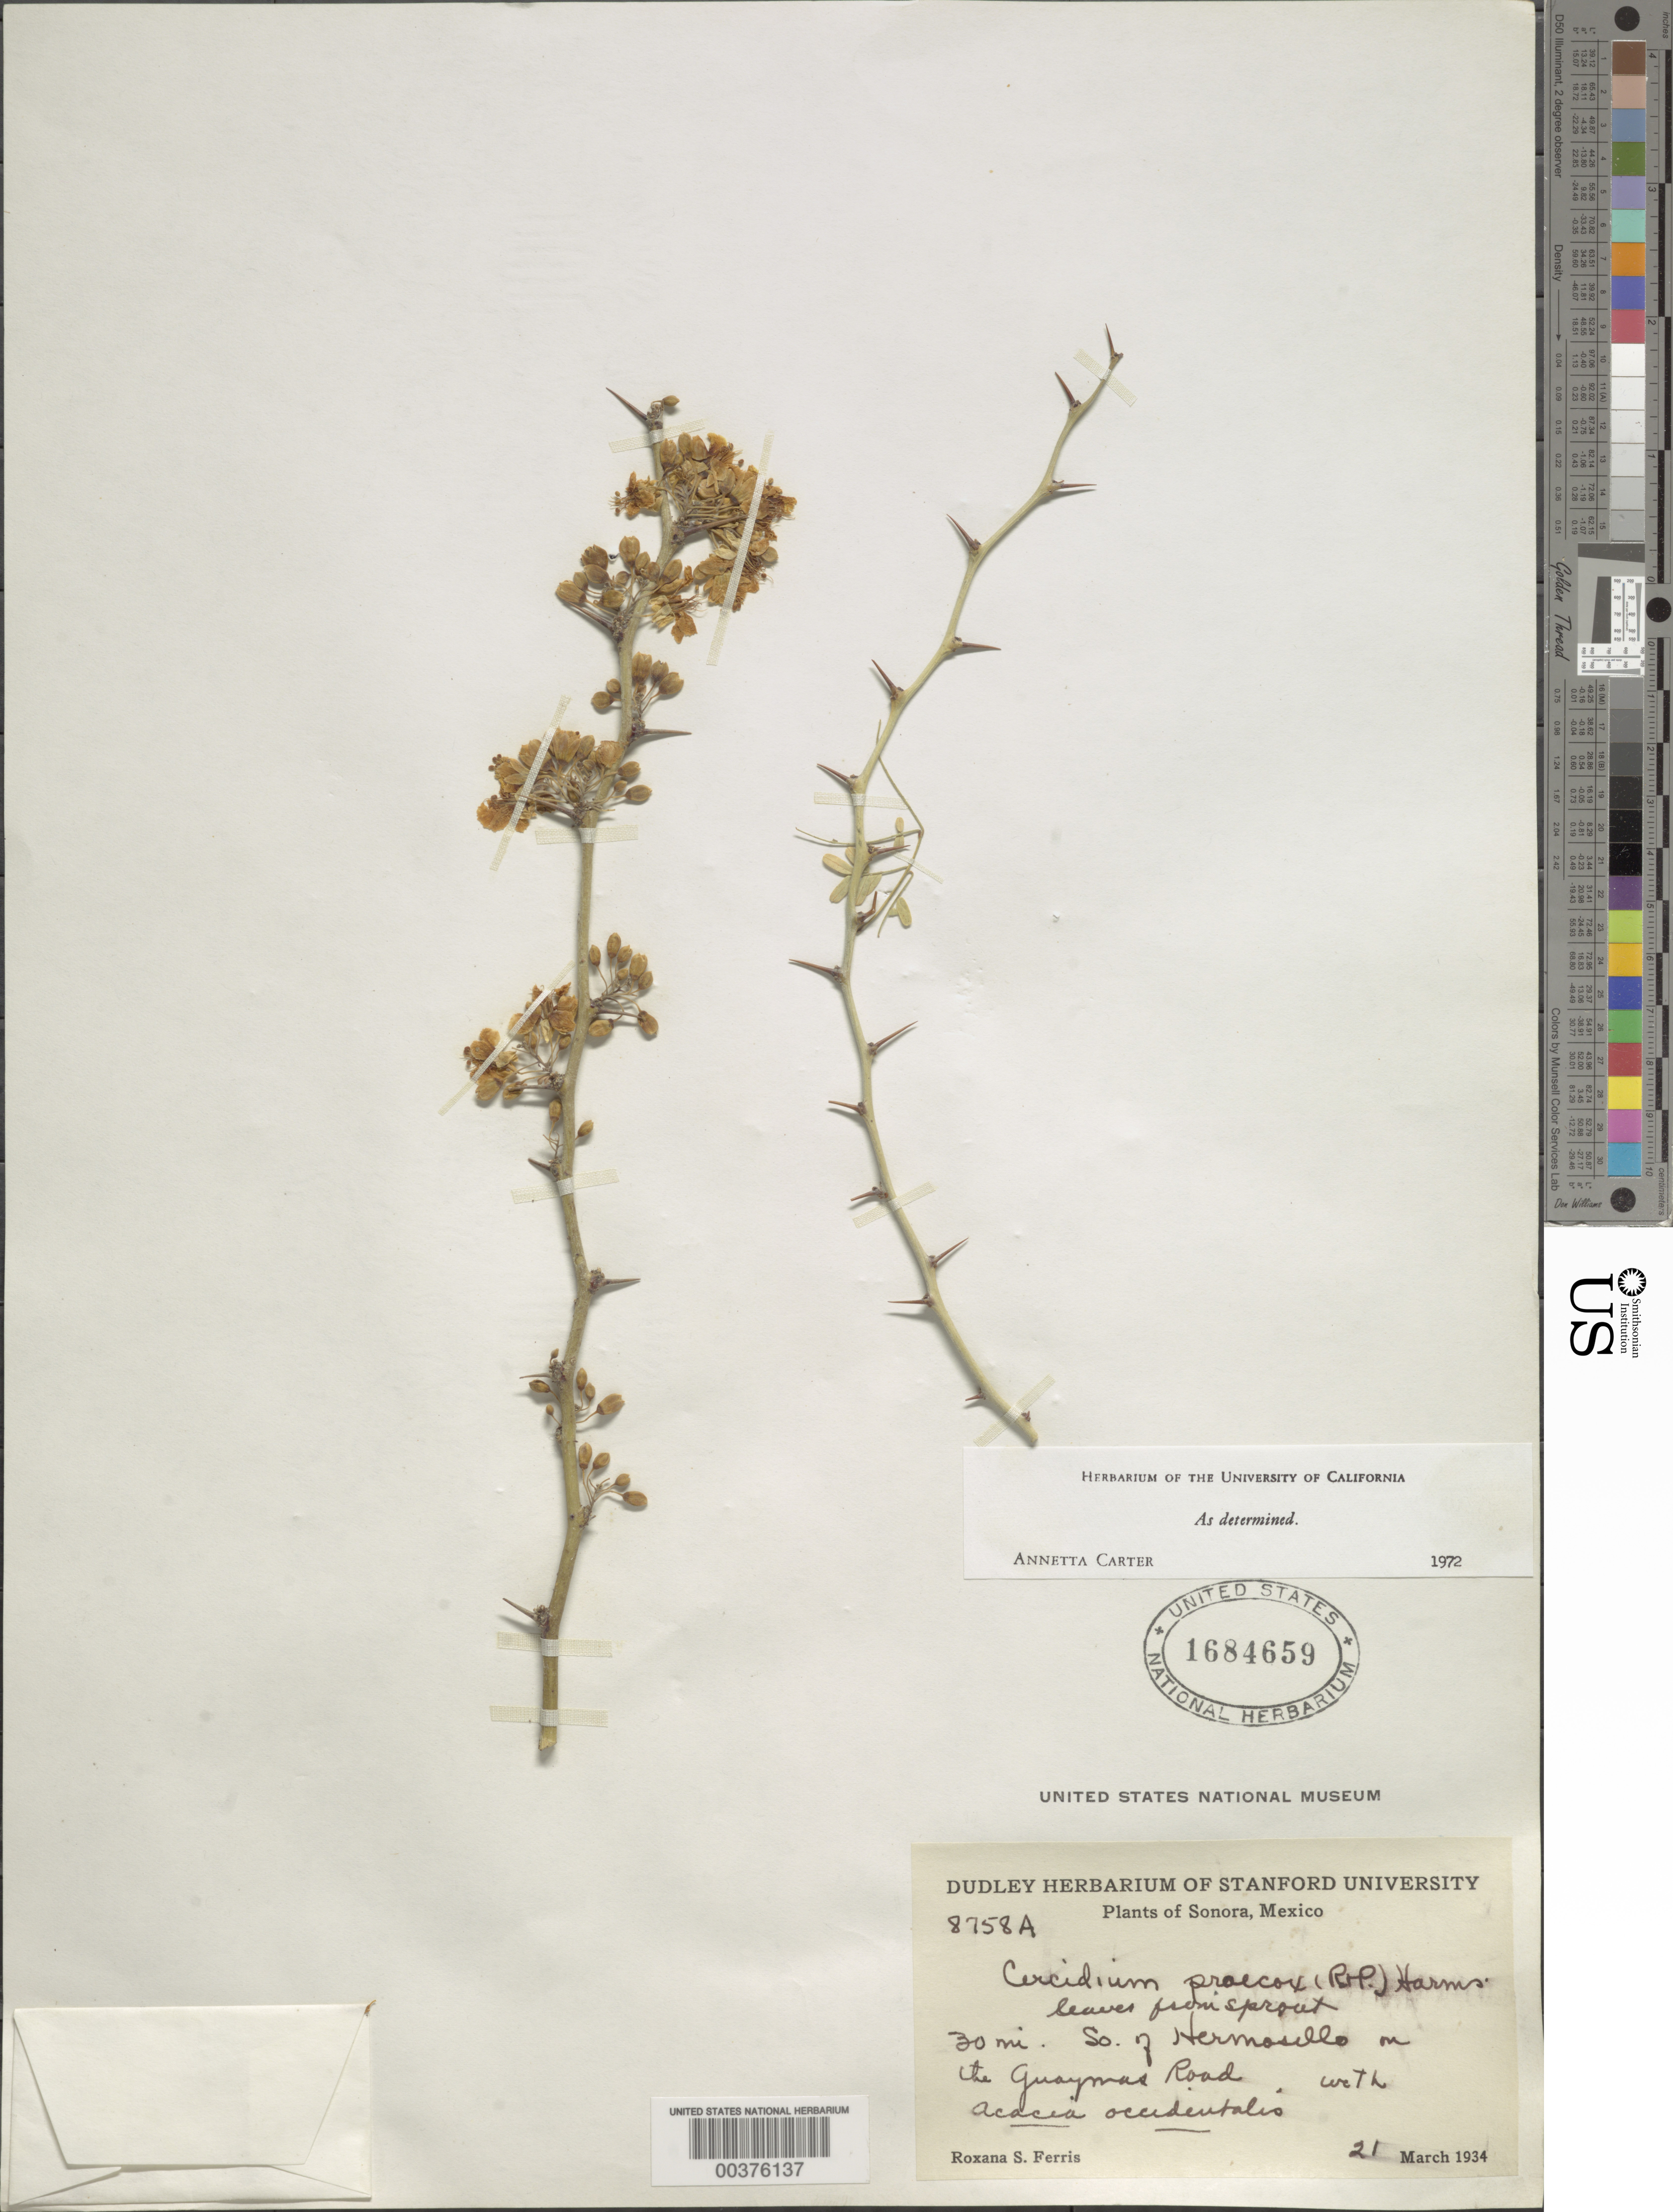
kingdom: Plantae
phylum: Tracheophyta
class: Magnoliopsida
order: Fabales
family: Fabaceae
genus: Parkinsonia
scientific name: Parkinsonia praecox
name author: (Ruiz & Pav.) J.E. Hawkins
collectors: R. S. Ferris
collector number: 8758a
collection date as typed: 21 Mar 1934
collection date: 1934-03-21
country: Mexico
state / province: Sonora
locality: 30 mi s Hermosillo on the Guaymas road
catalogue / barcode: US 1684659